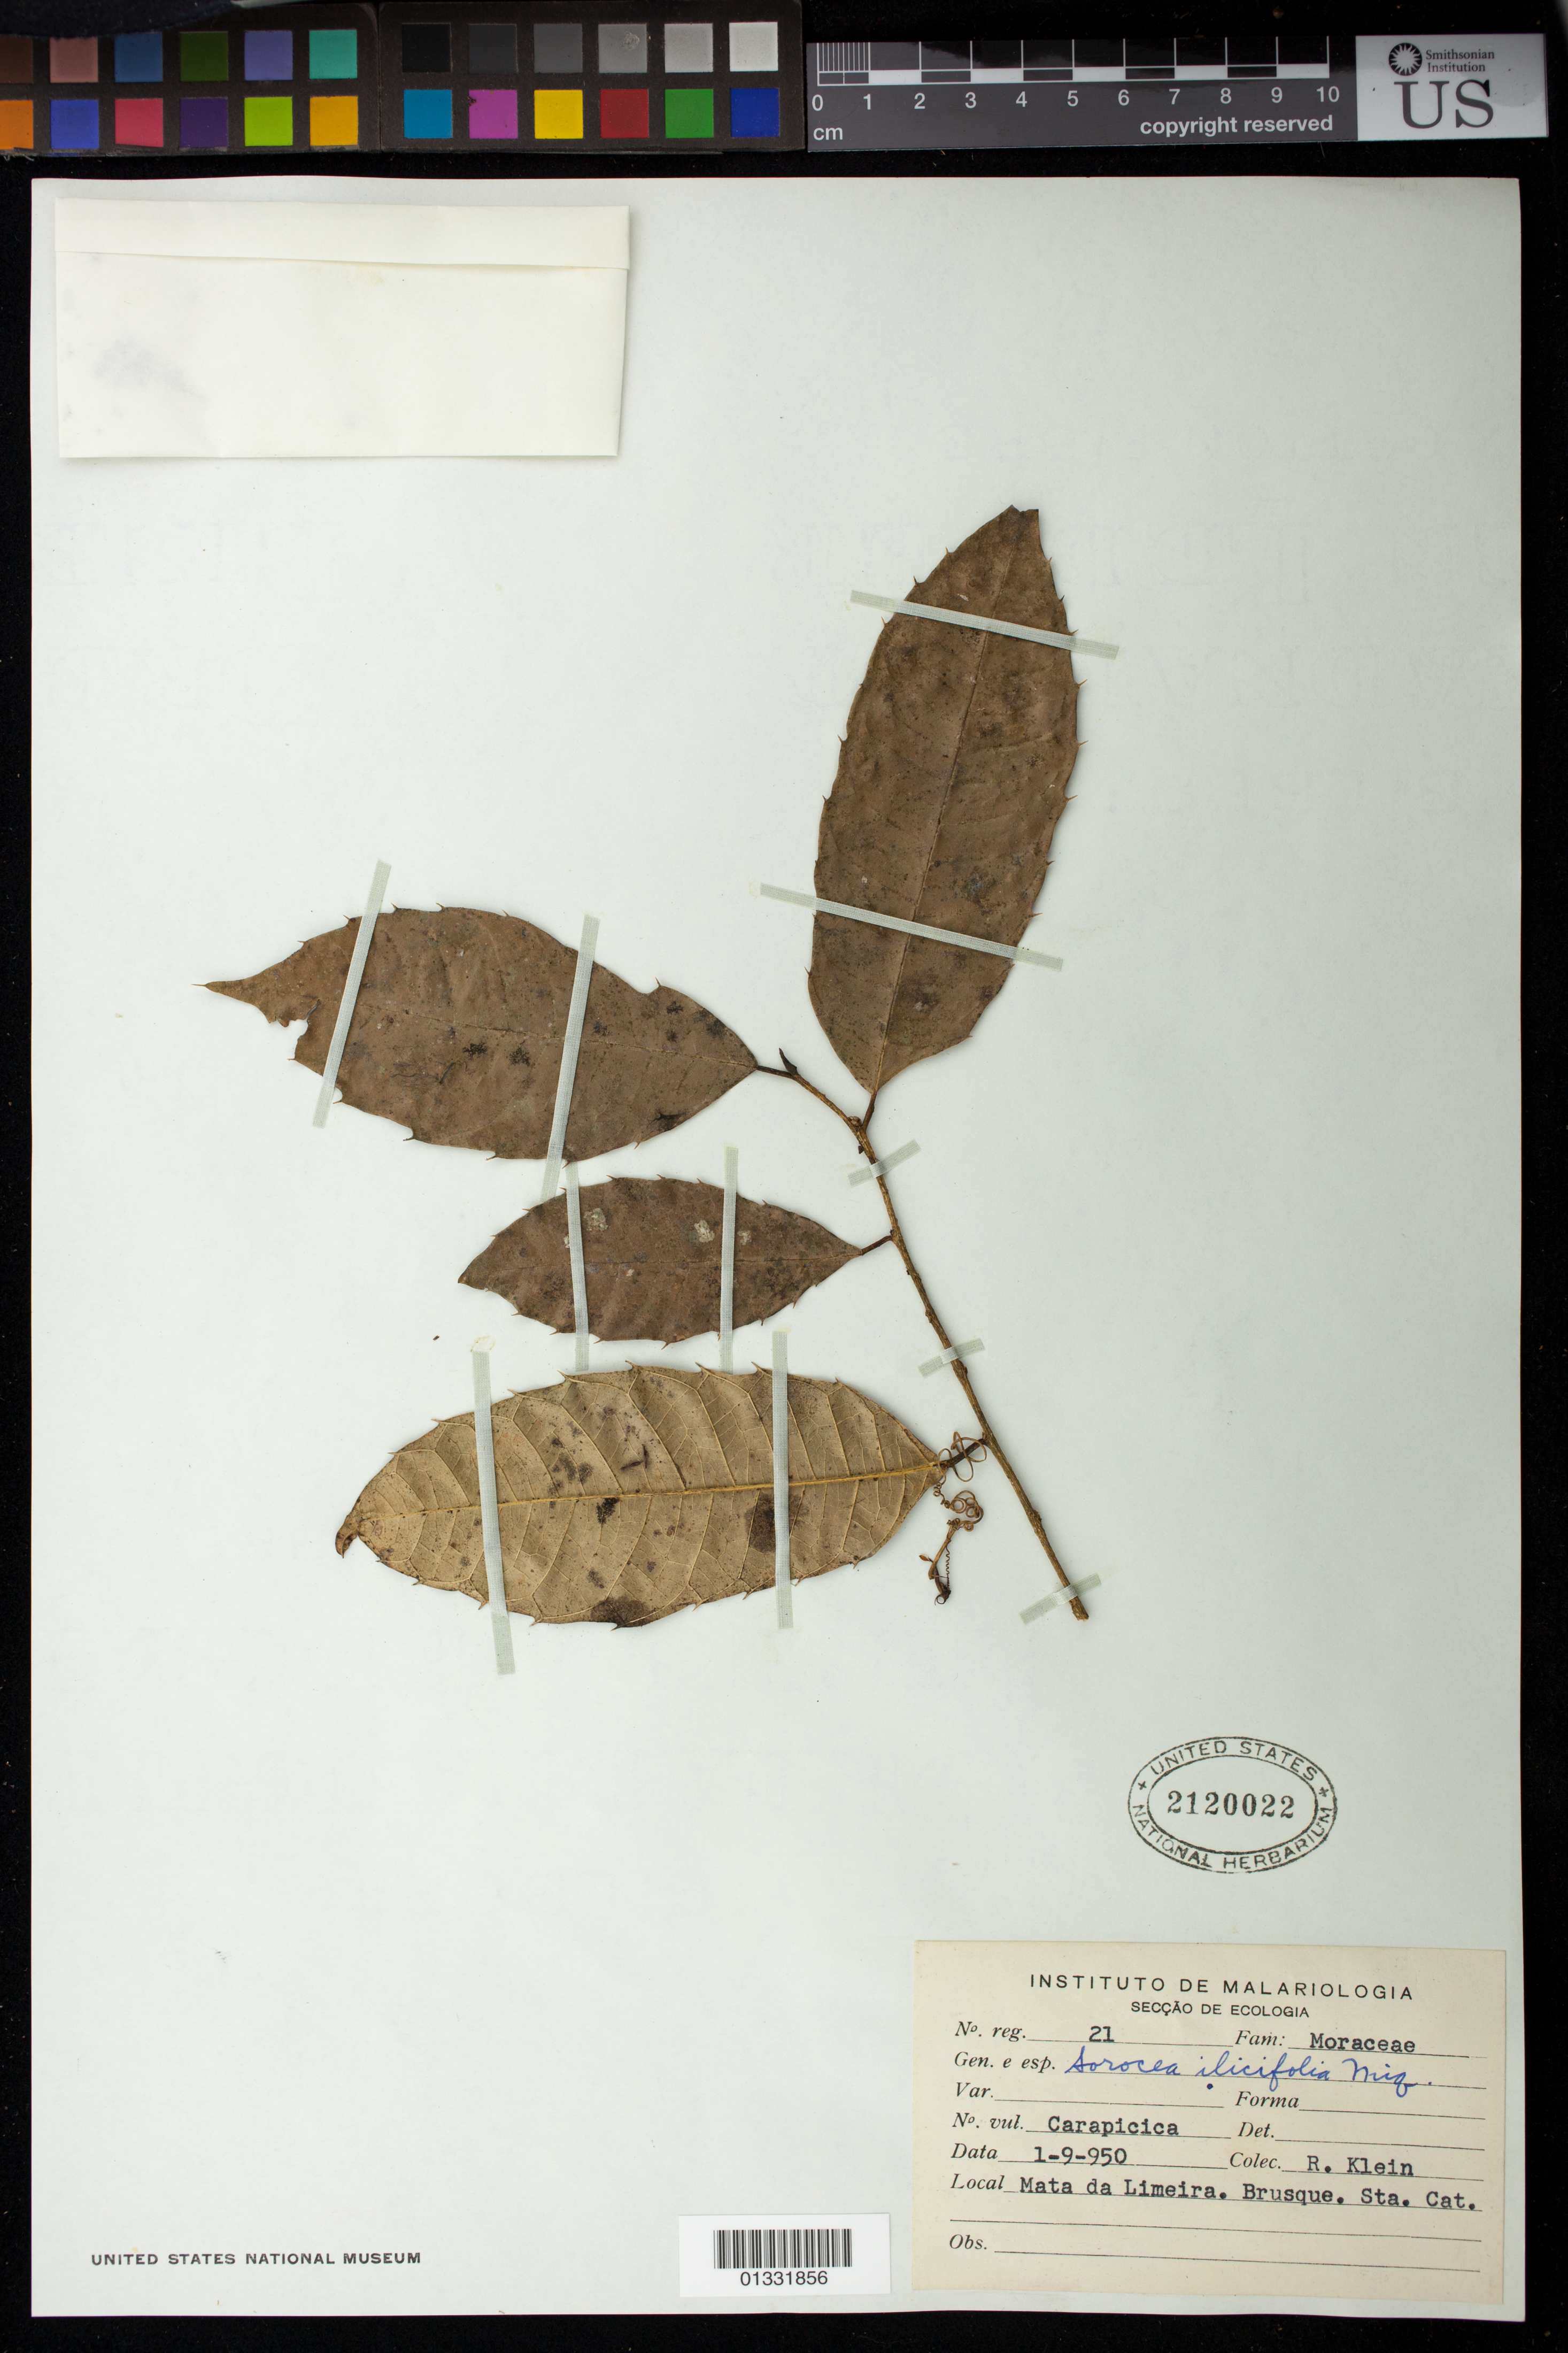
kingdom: Plantae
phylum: Tracheophyta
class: Magnoliopsida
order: Rosales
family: Moraceae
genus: Sorocea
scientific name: Sorocea bonplandii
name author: (Baill.) W.C. Burger et al.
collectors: R. M. Klein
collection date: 1950-09-01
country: Brazil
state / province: Santa Catarina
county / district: Brusque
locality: Mata da Limeira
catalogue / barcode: US 2120022